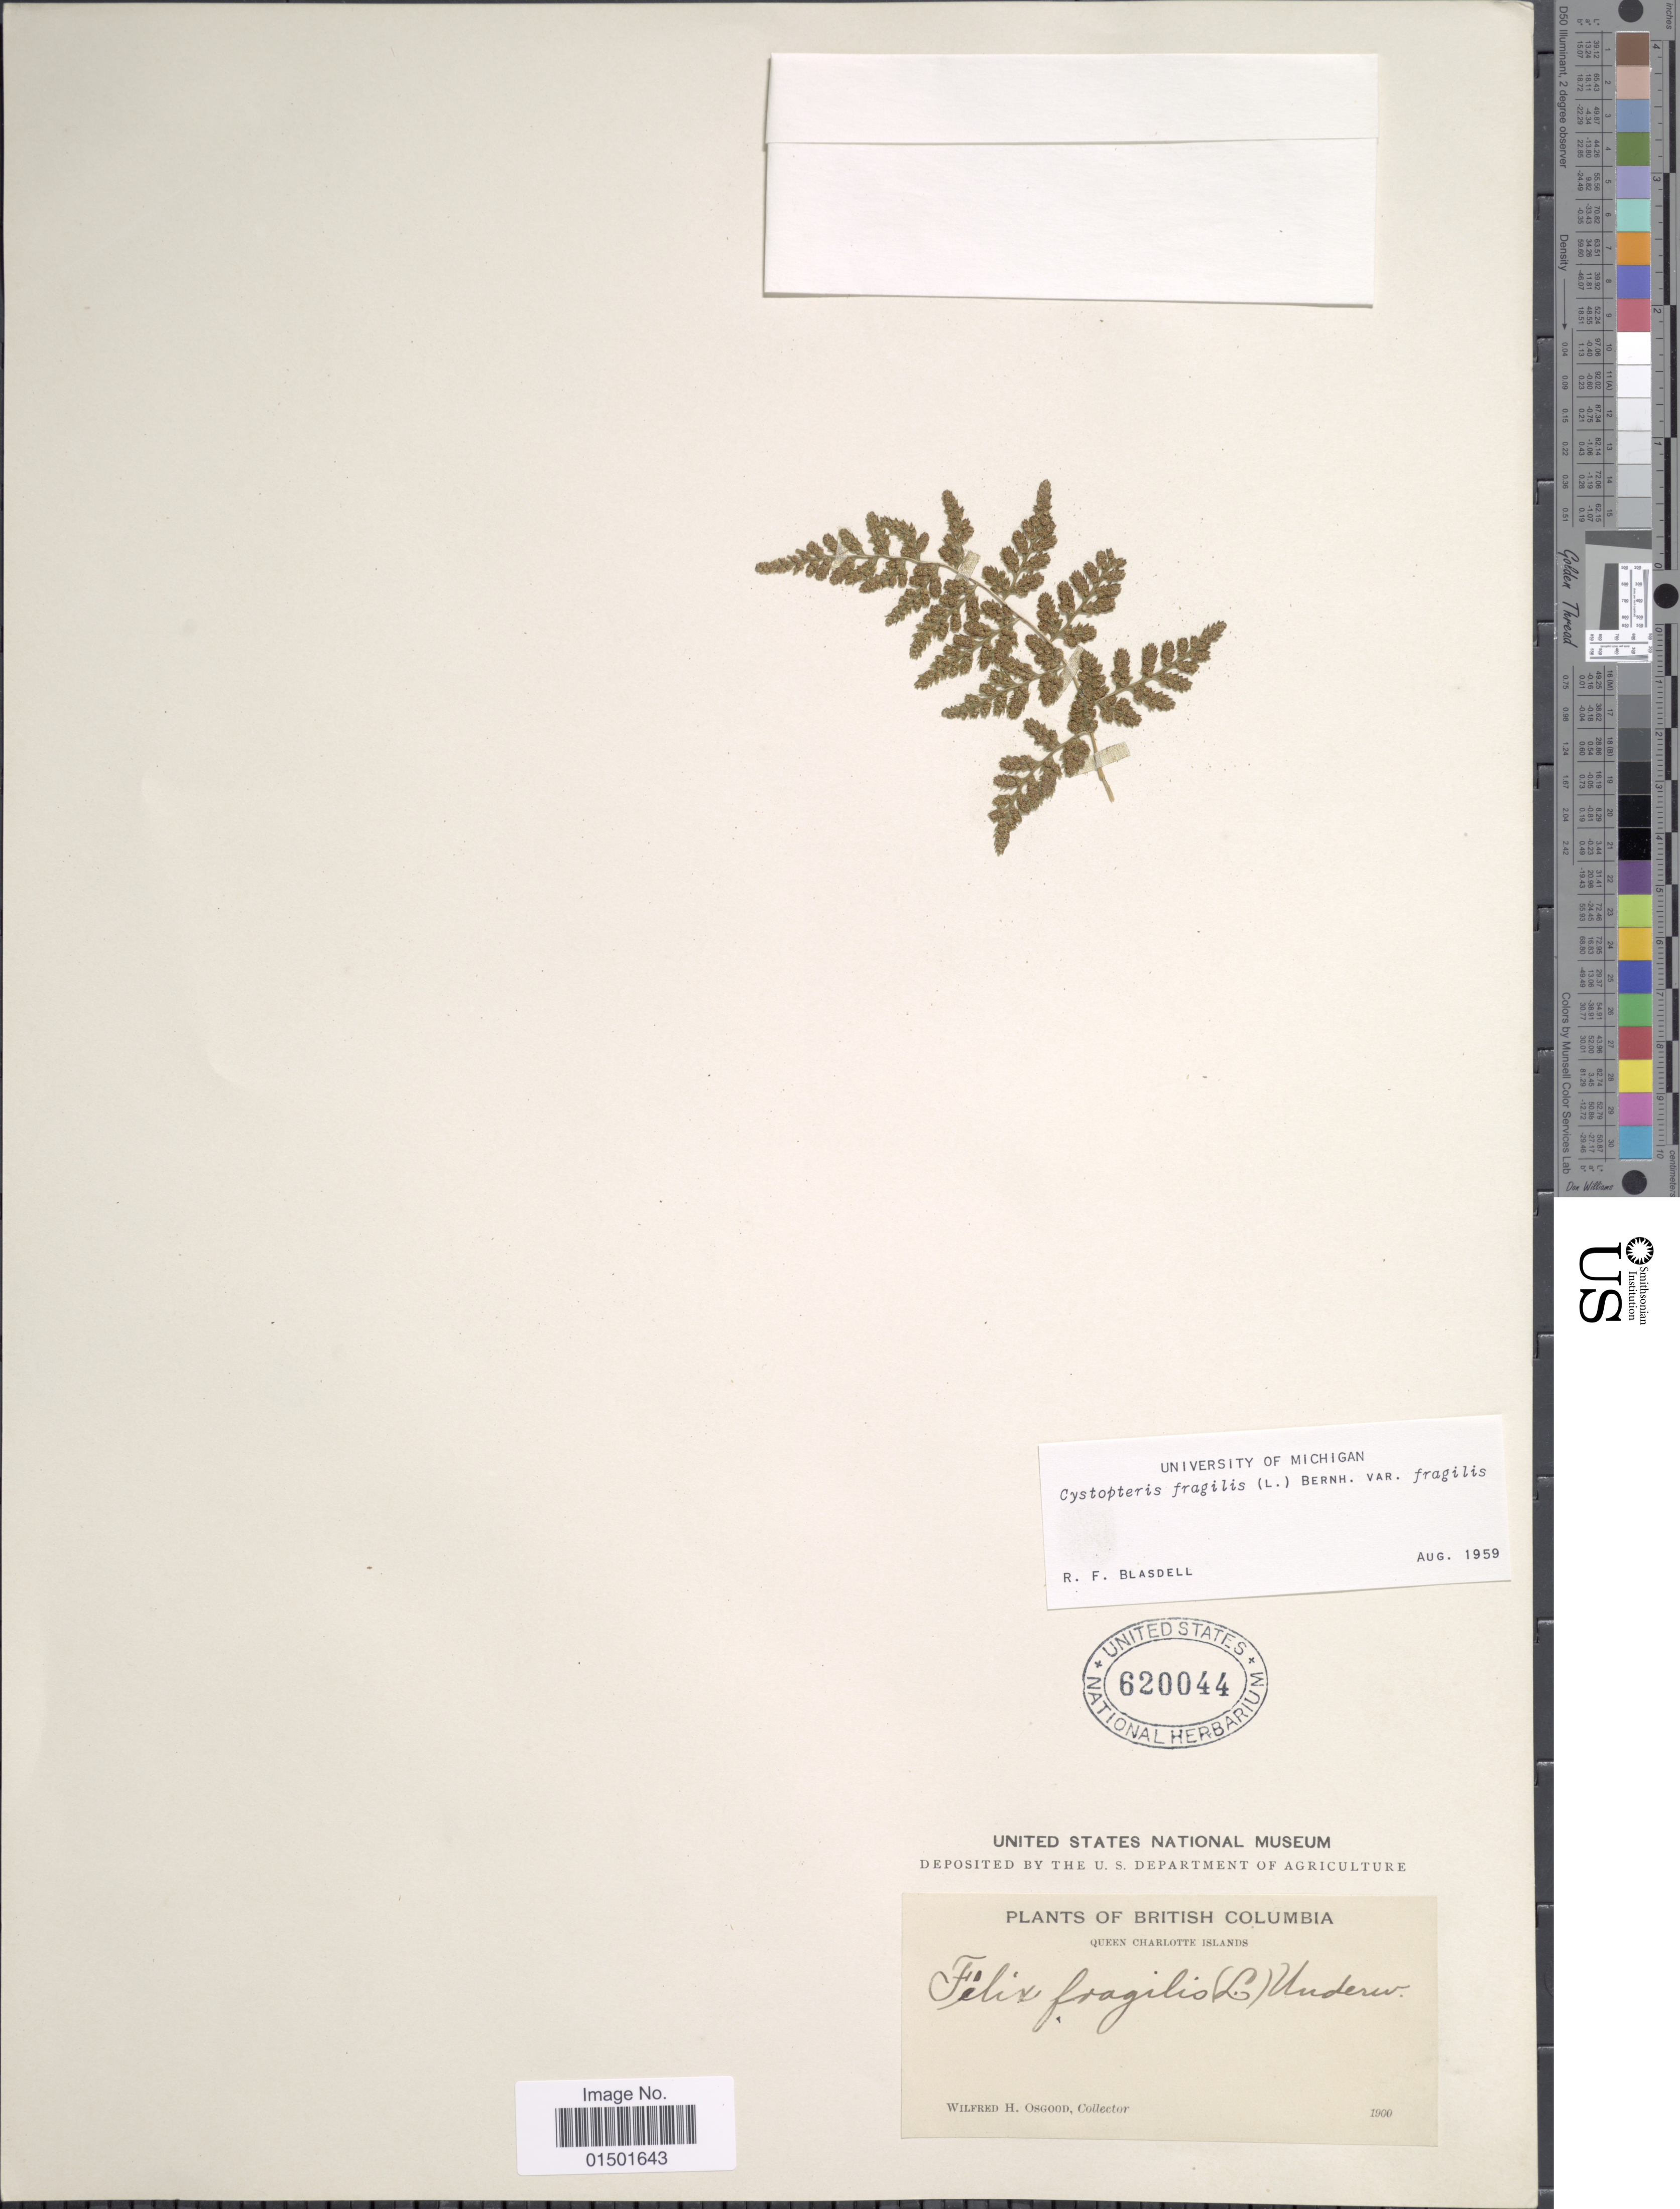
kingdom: Plantae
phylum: Tracheophyta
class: Polypodiopsida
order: Polypodiales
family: Cystopteridaceae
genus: Cystopteris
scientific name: Cystopteris fragilis var. fragilis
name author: (L.) Bernh.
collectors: W. Osgood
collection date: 1900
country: Canada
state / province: British Columbia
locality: Queen Charlotte Islands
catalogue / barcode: US 620044